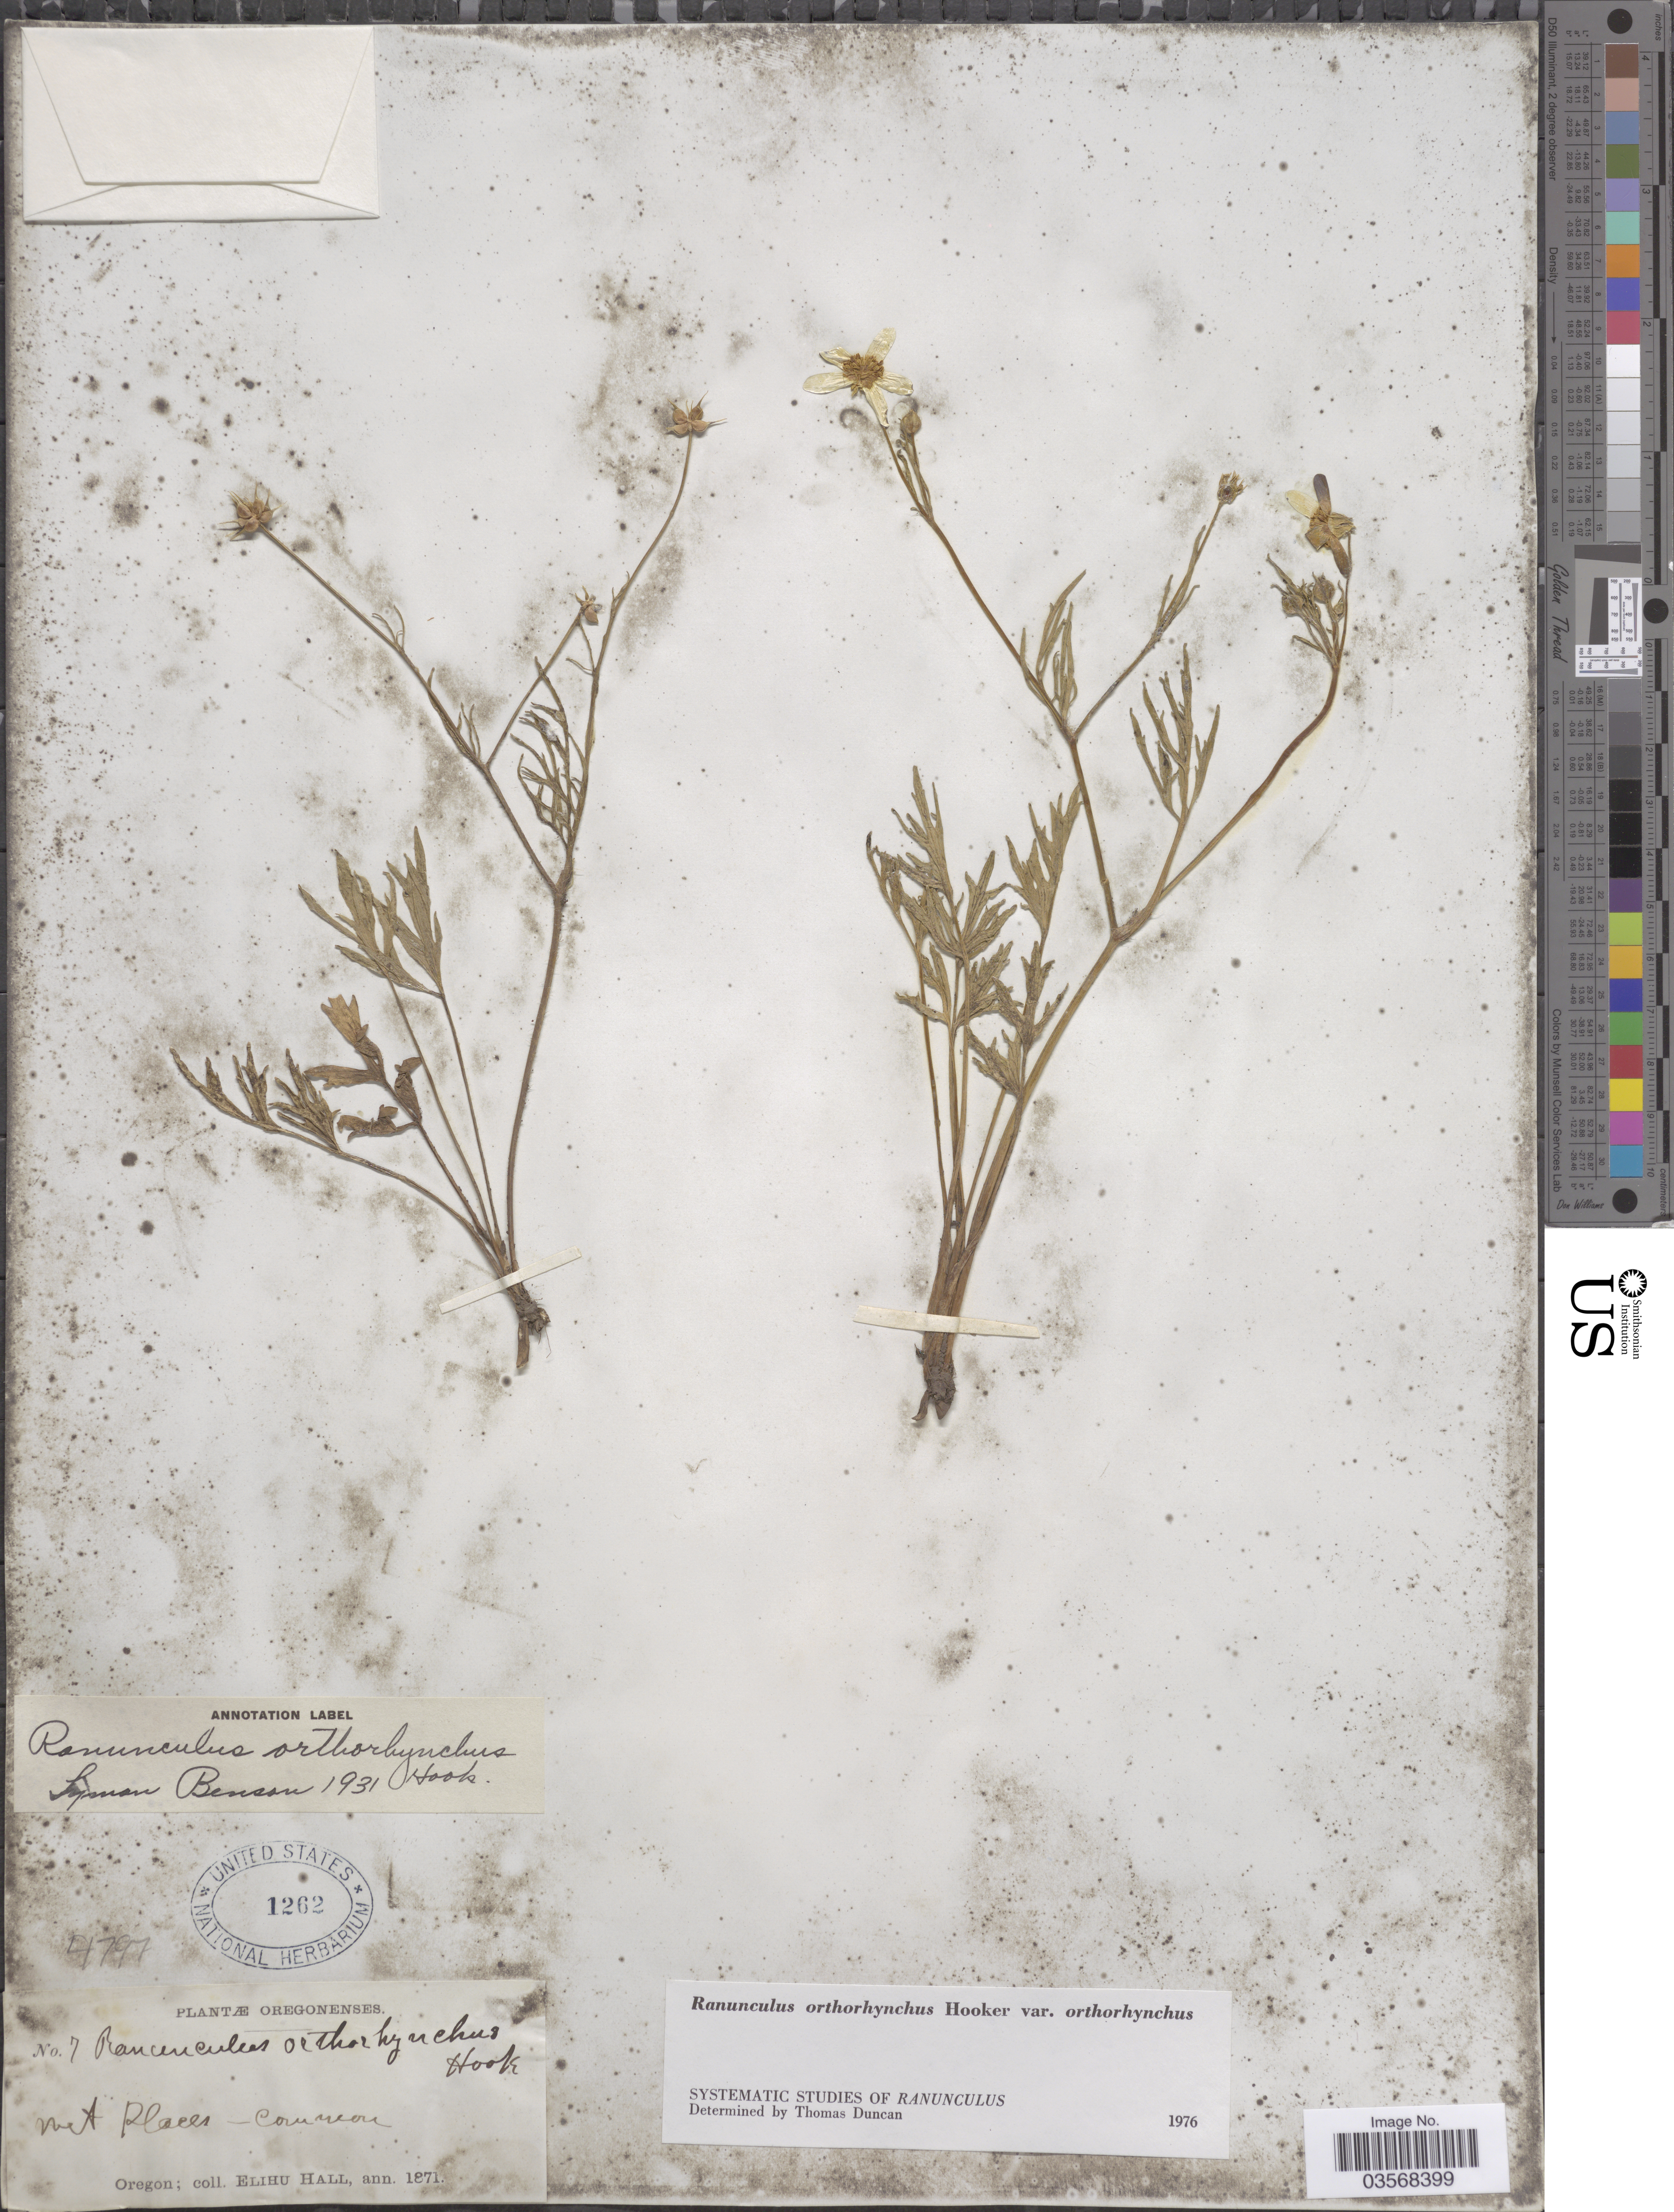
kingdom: Plantae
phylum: Tracheophyta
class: Magnoliopsida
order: Ranunculales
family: Ranunculaceae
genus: Ranunculus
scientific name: Ranunculus orthorhynchus var. orthorhynchus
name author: Hook.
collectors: E. Hall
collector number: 7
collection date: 1871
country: United States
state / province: Oregon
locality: Wet places.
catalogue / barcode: US 1262